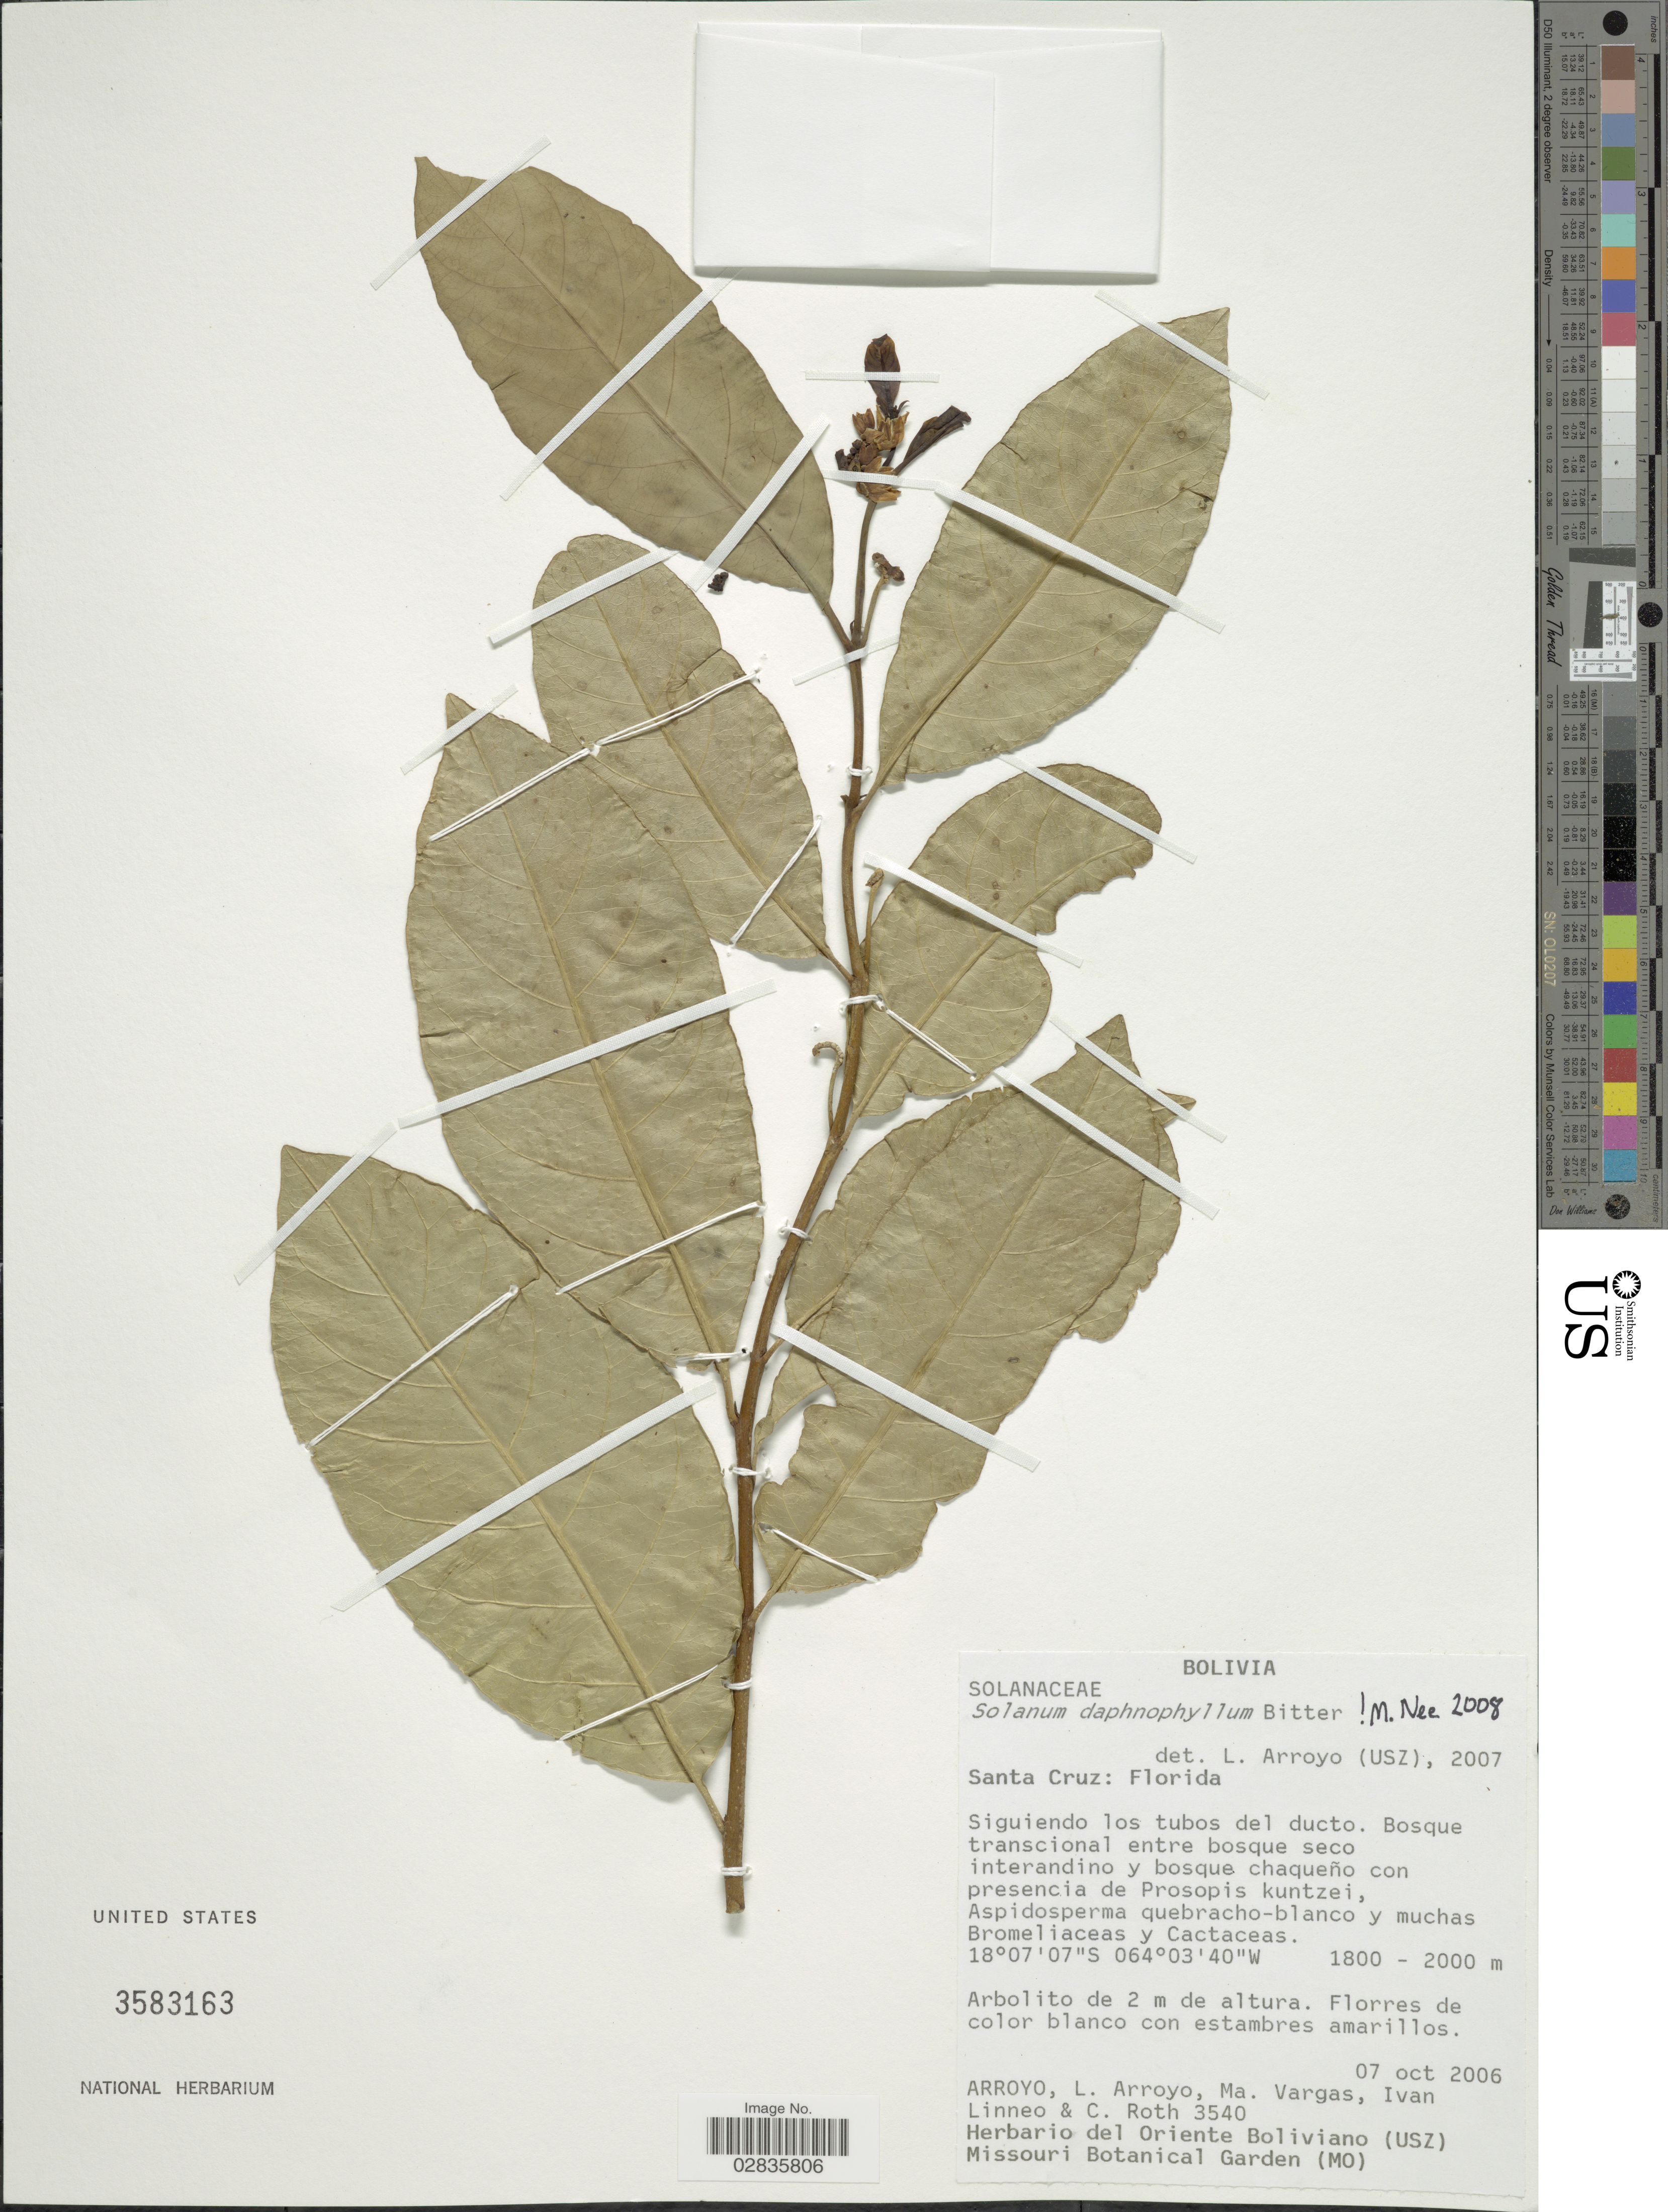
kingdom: Plantae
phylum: Tracheophyta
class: Magnoliopsida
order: Solanales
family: Solanaceae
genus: Solanum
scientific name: Solanum daphnophyllum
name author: Bitter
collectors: Arroyo, --, L. Arroyo, M. Vargas, I. Linneo & C. Roth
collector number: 3540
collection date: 2006-10-07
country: Bolivia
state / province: Santa Cruz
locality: Florida, Siguiendo los tubos del ducto.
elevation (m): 1800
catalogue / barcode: US 3583163